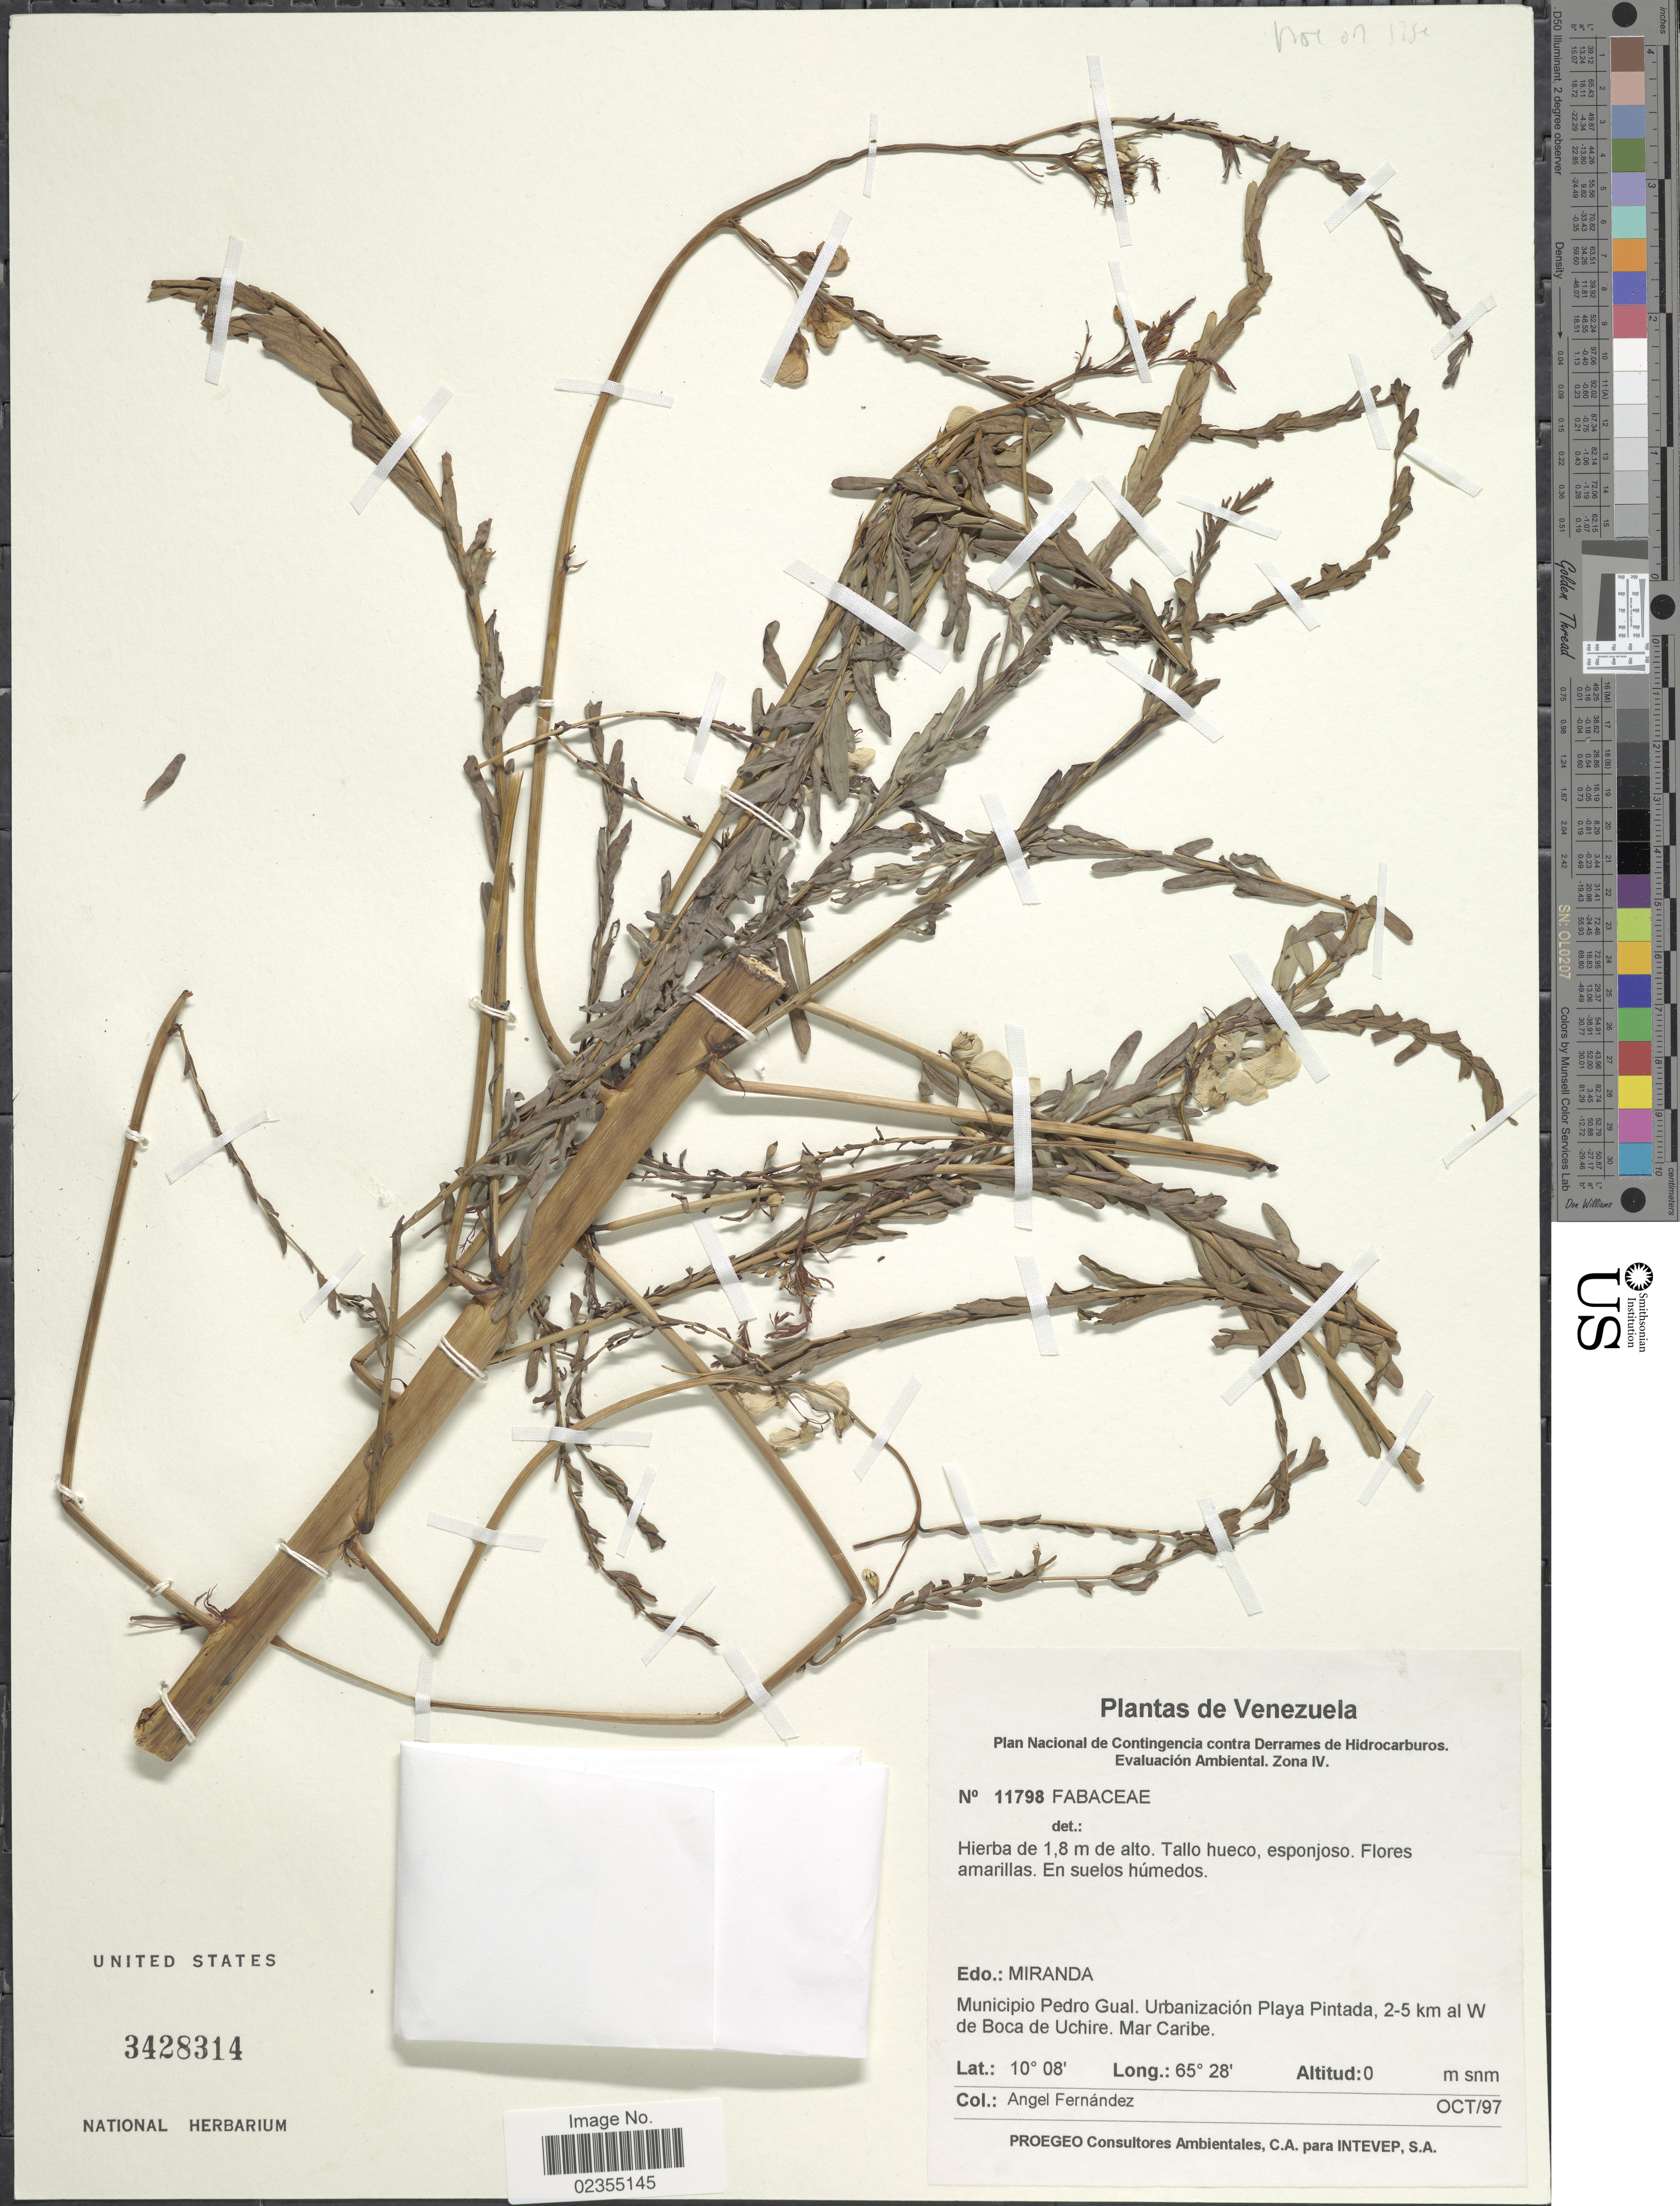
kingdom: Plantae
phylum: Tracheophyta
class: Magnoliopsida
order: Fabales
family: Fabaceae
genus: Sesbania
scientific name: Sesbania herbacea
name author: (Mill.) McVaugh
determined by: Mansano, V. F.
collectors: Á. Fernández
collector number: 11798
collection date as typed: Transcribed d/m/y: /10/97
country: Venezuela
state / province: Miranda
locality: Municipio Pedro Gual. Urbanización Playa Pintada, 2-5 km al W de Boca de Uchire. Mar Caribe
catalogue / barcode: US 3428314